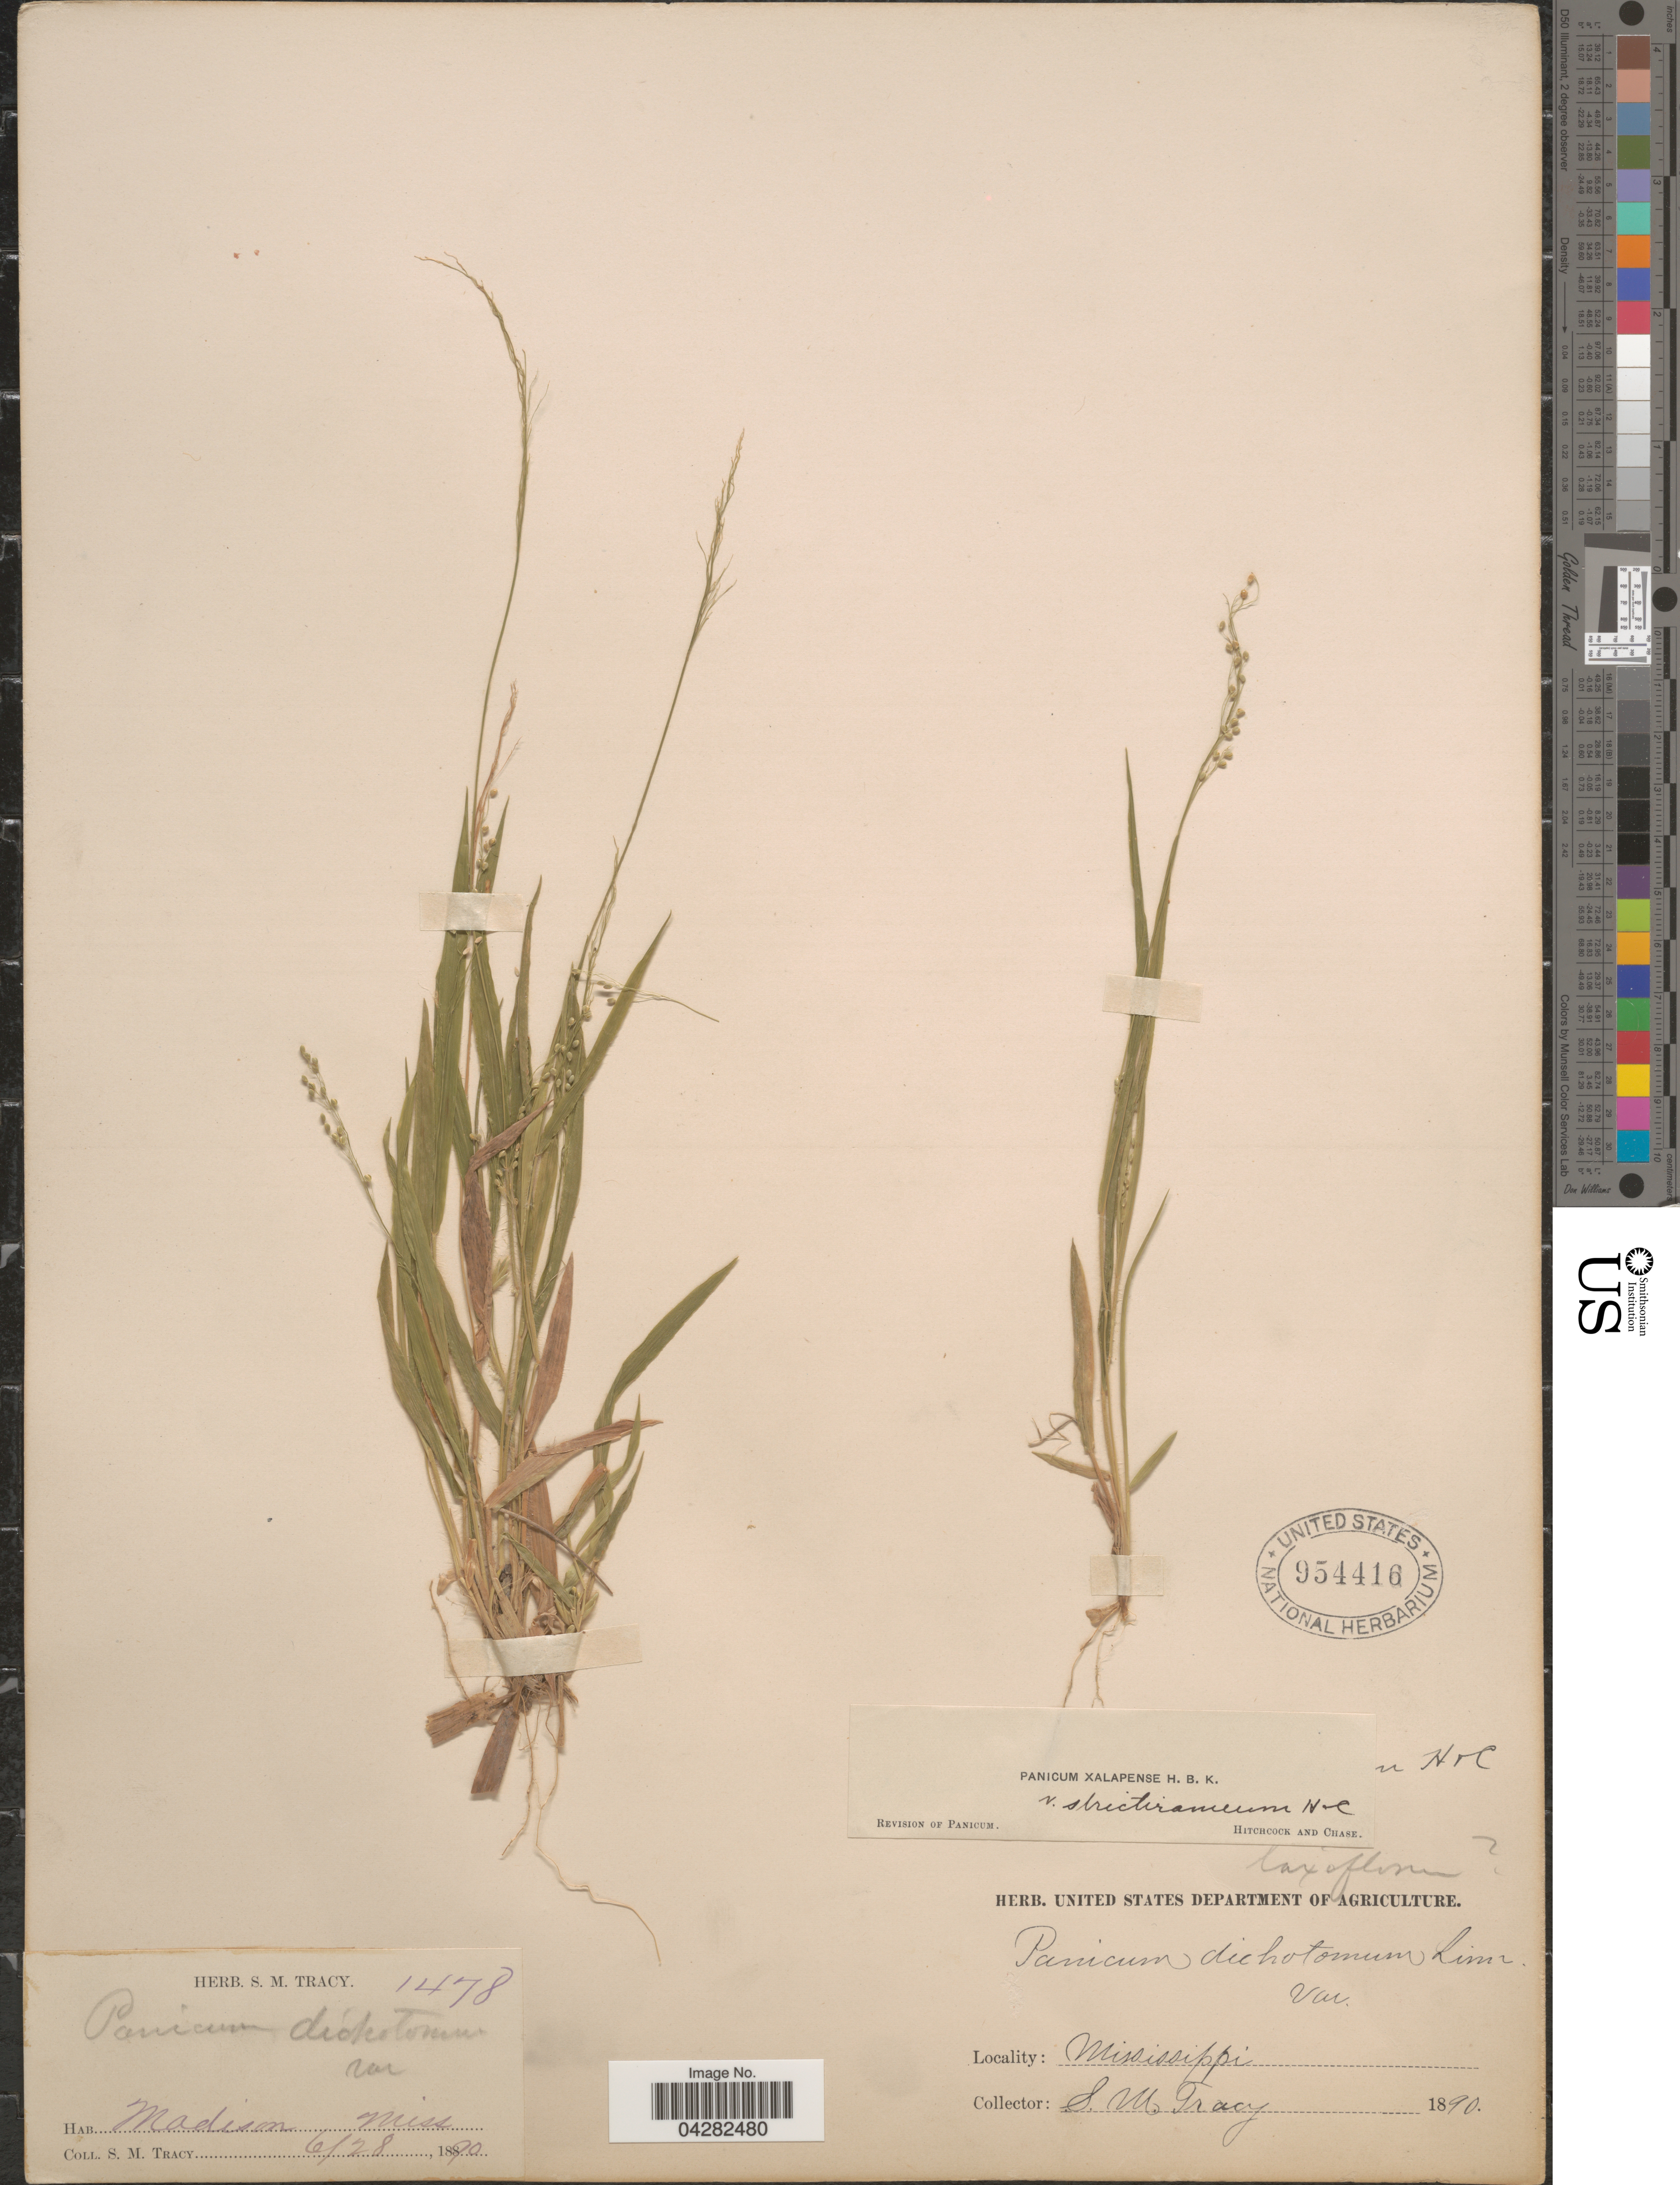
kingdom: Plantae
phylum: Tracheophyta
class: Liliopsida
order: Poales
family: Poaceae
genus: Dichanthelium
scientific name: Dichanthelium laxiflorum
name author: (Lam.) Gould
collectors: S. M. Tracy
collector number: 1478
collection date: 1890-06-28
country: United States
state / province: Mississippi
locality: Madison.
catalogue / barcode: US 954416